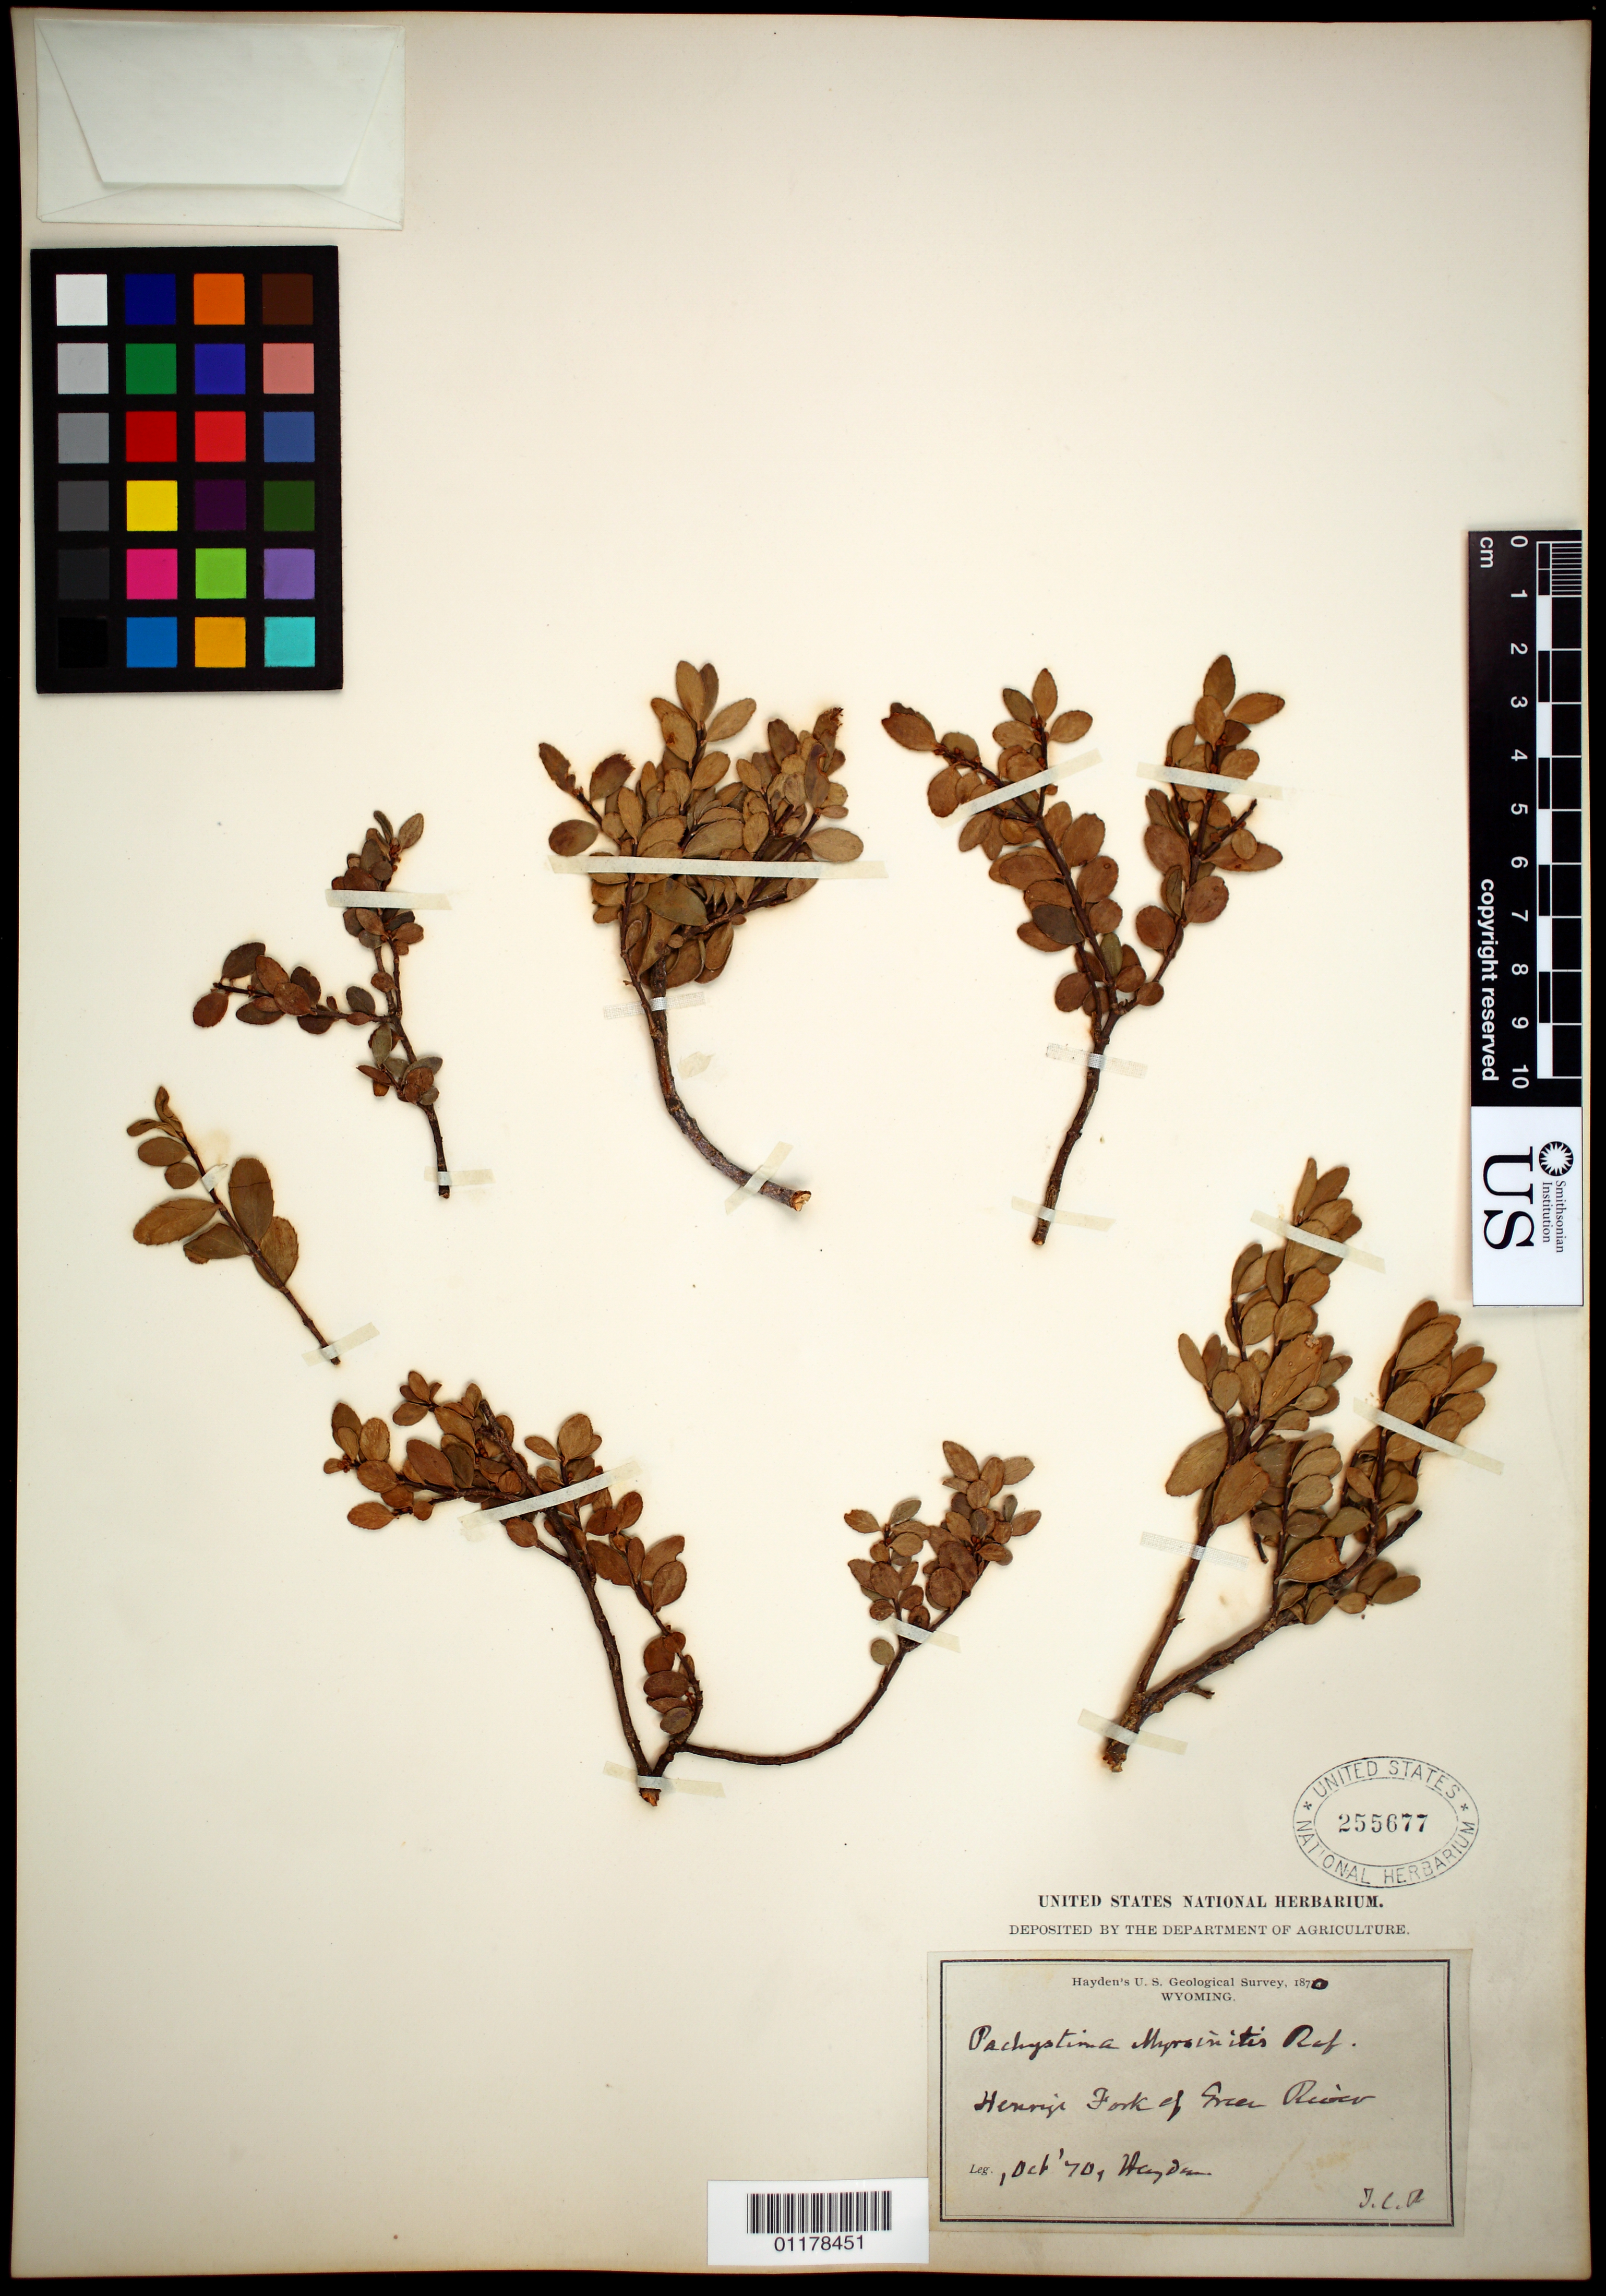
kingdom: Plantae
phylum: Tracheophyta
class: Magnoliopsida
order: Celastrales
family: Celastraceae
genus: Paxistima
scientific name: Paxistima myrsinites subsp. myrsinites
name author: (Pursh) Raf.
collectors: -- Hayden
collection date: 1870-10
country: United States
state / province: Wyoming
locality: Henry's Fork of Green River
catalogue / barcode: US 255677